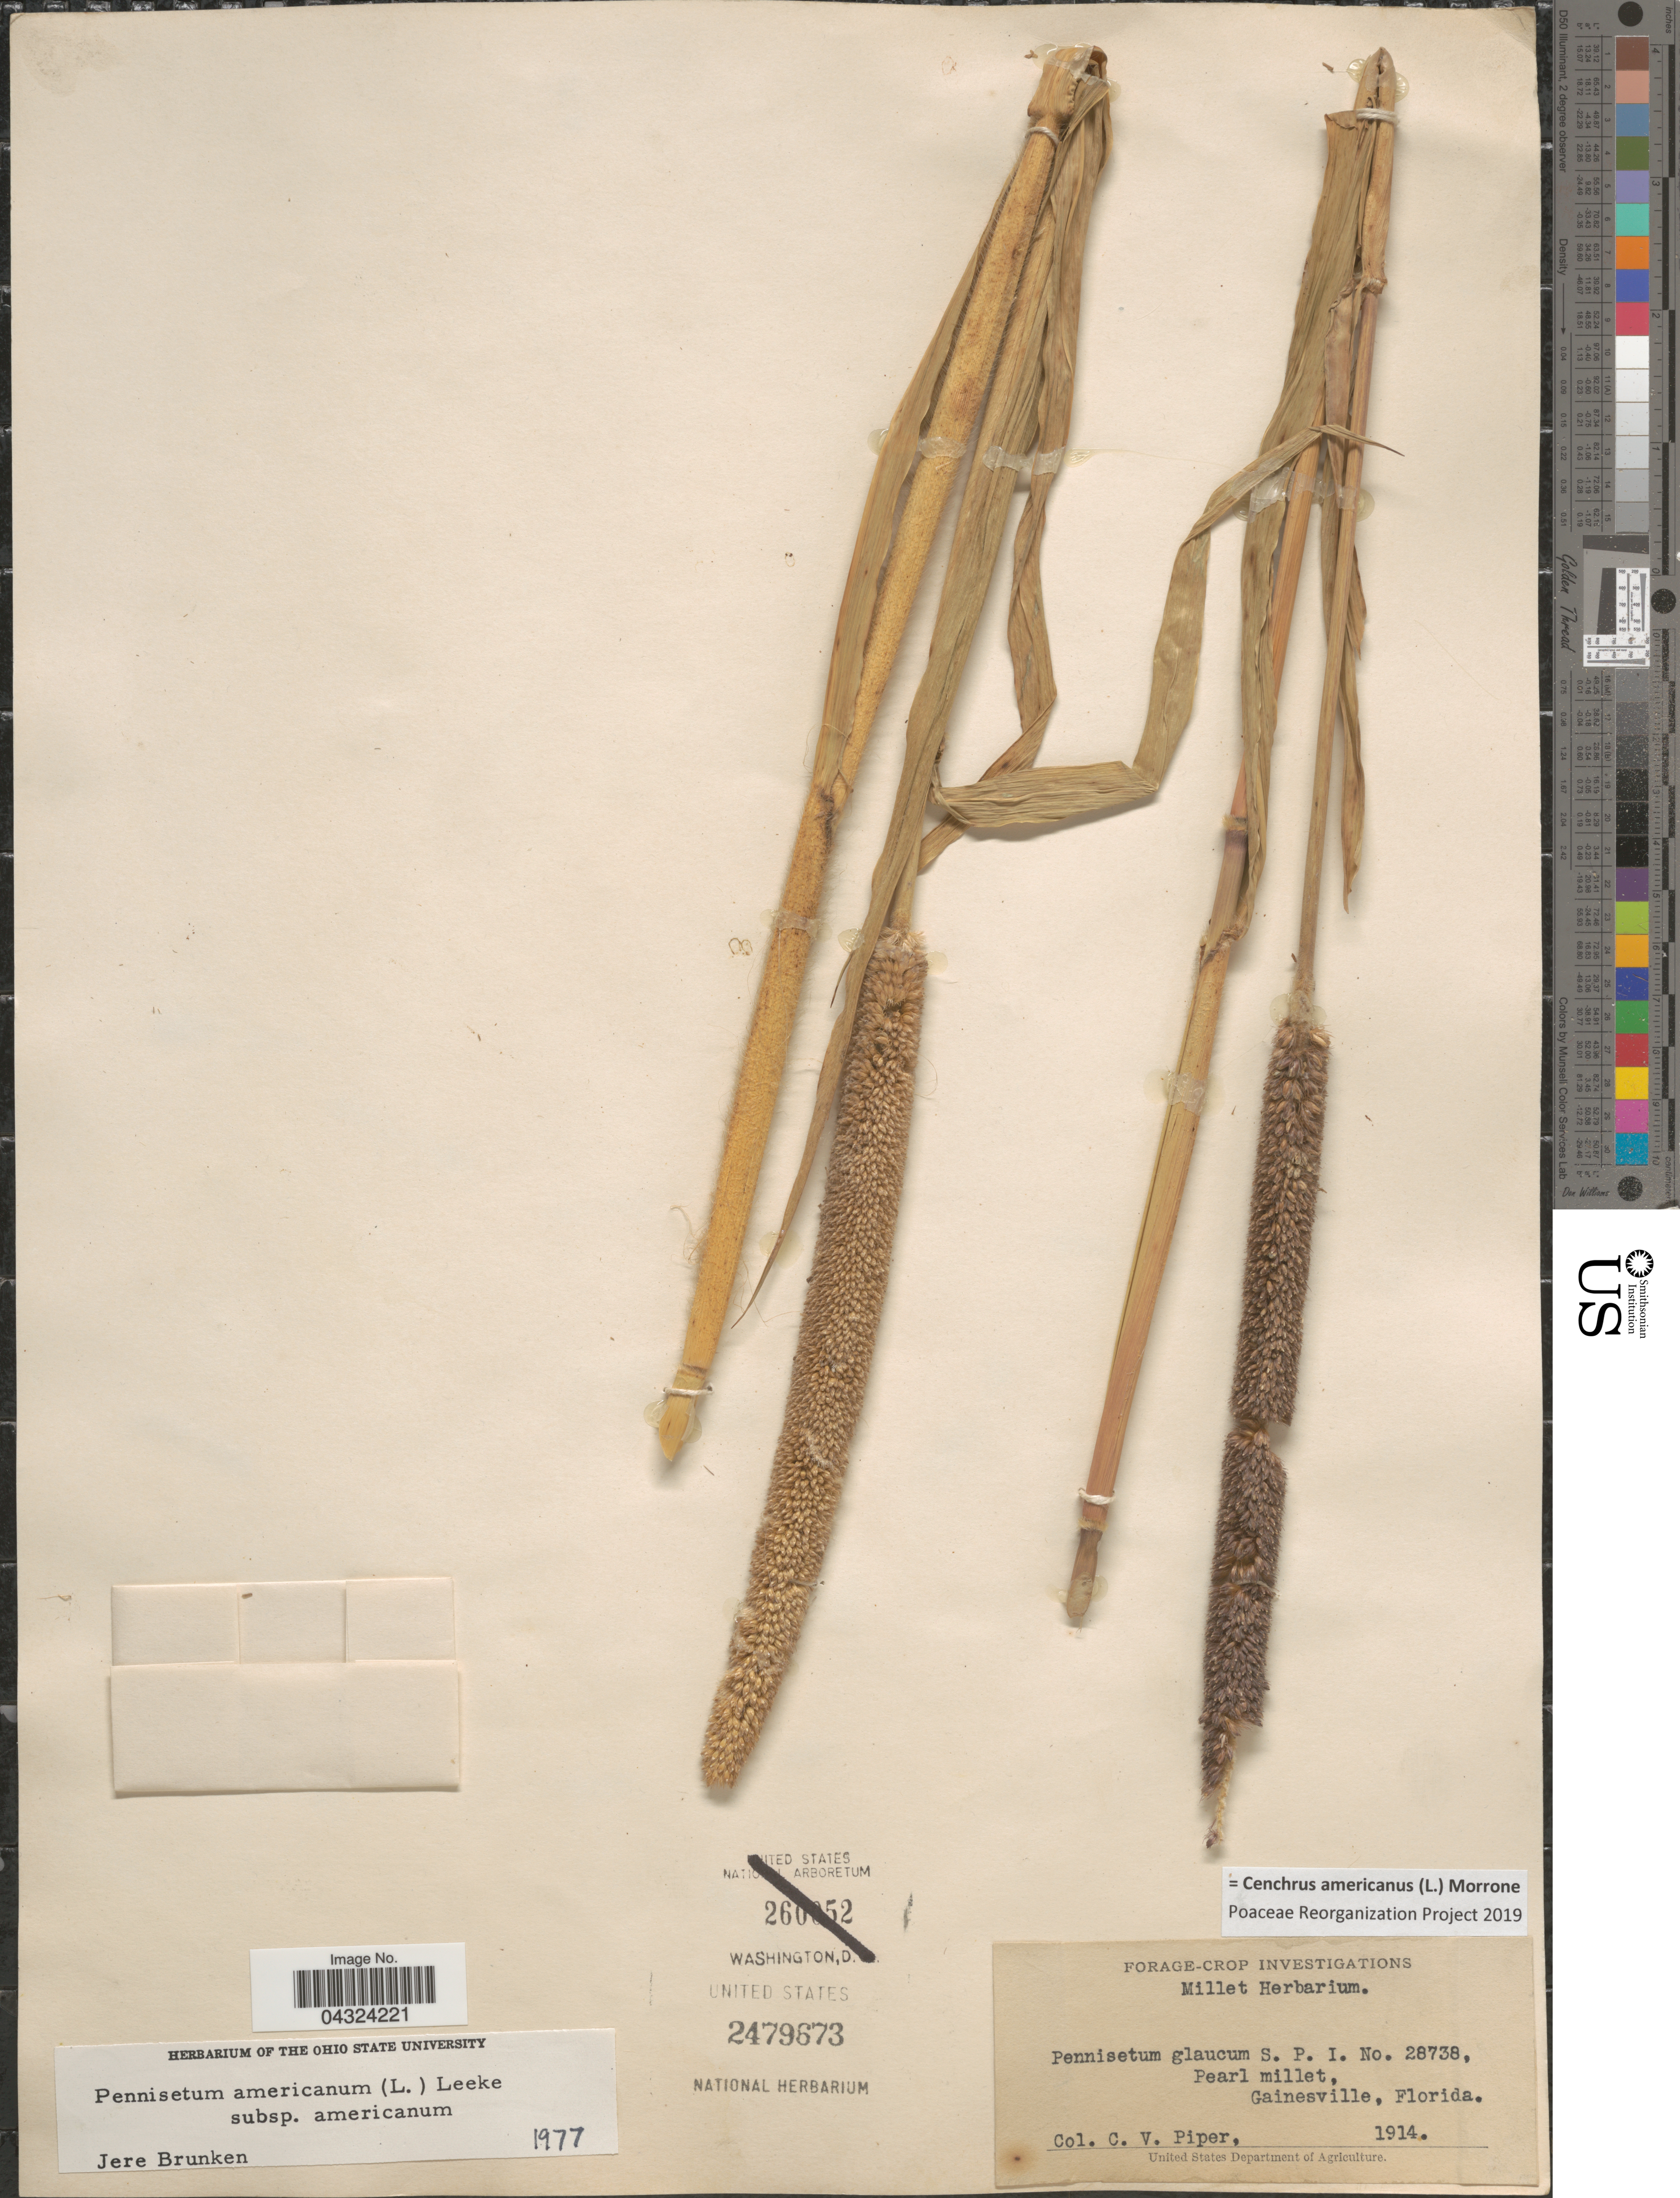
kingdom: Plantae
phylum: Tracheophyta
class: Liliopsida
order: Poales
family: Poaceae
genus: Cenchrus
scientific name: Cenchrus americanus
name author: (L.) Morrone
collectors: C. V. Piper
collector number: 28738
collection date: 1914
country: United States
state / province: Florida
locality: Pearl millet, Gainesville.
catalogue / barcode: US 2479673